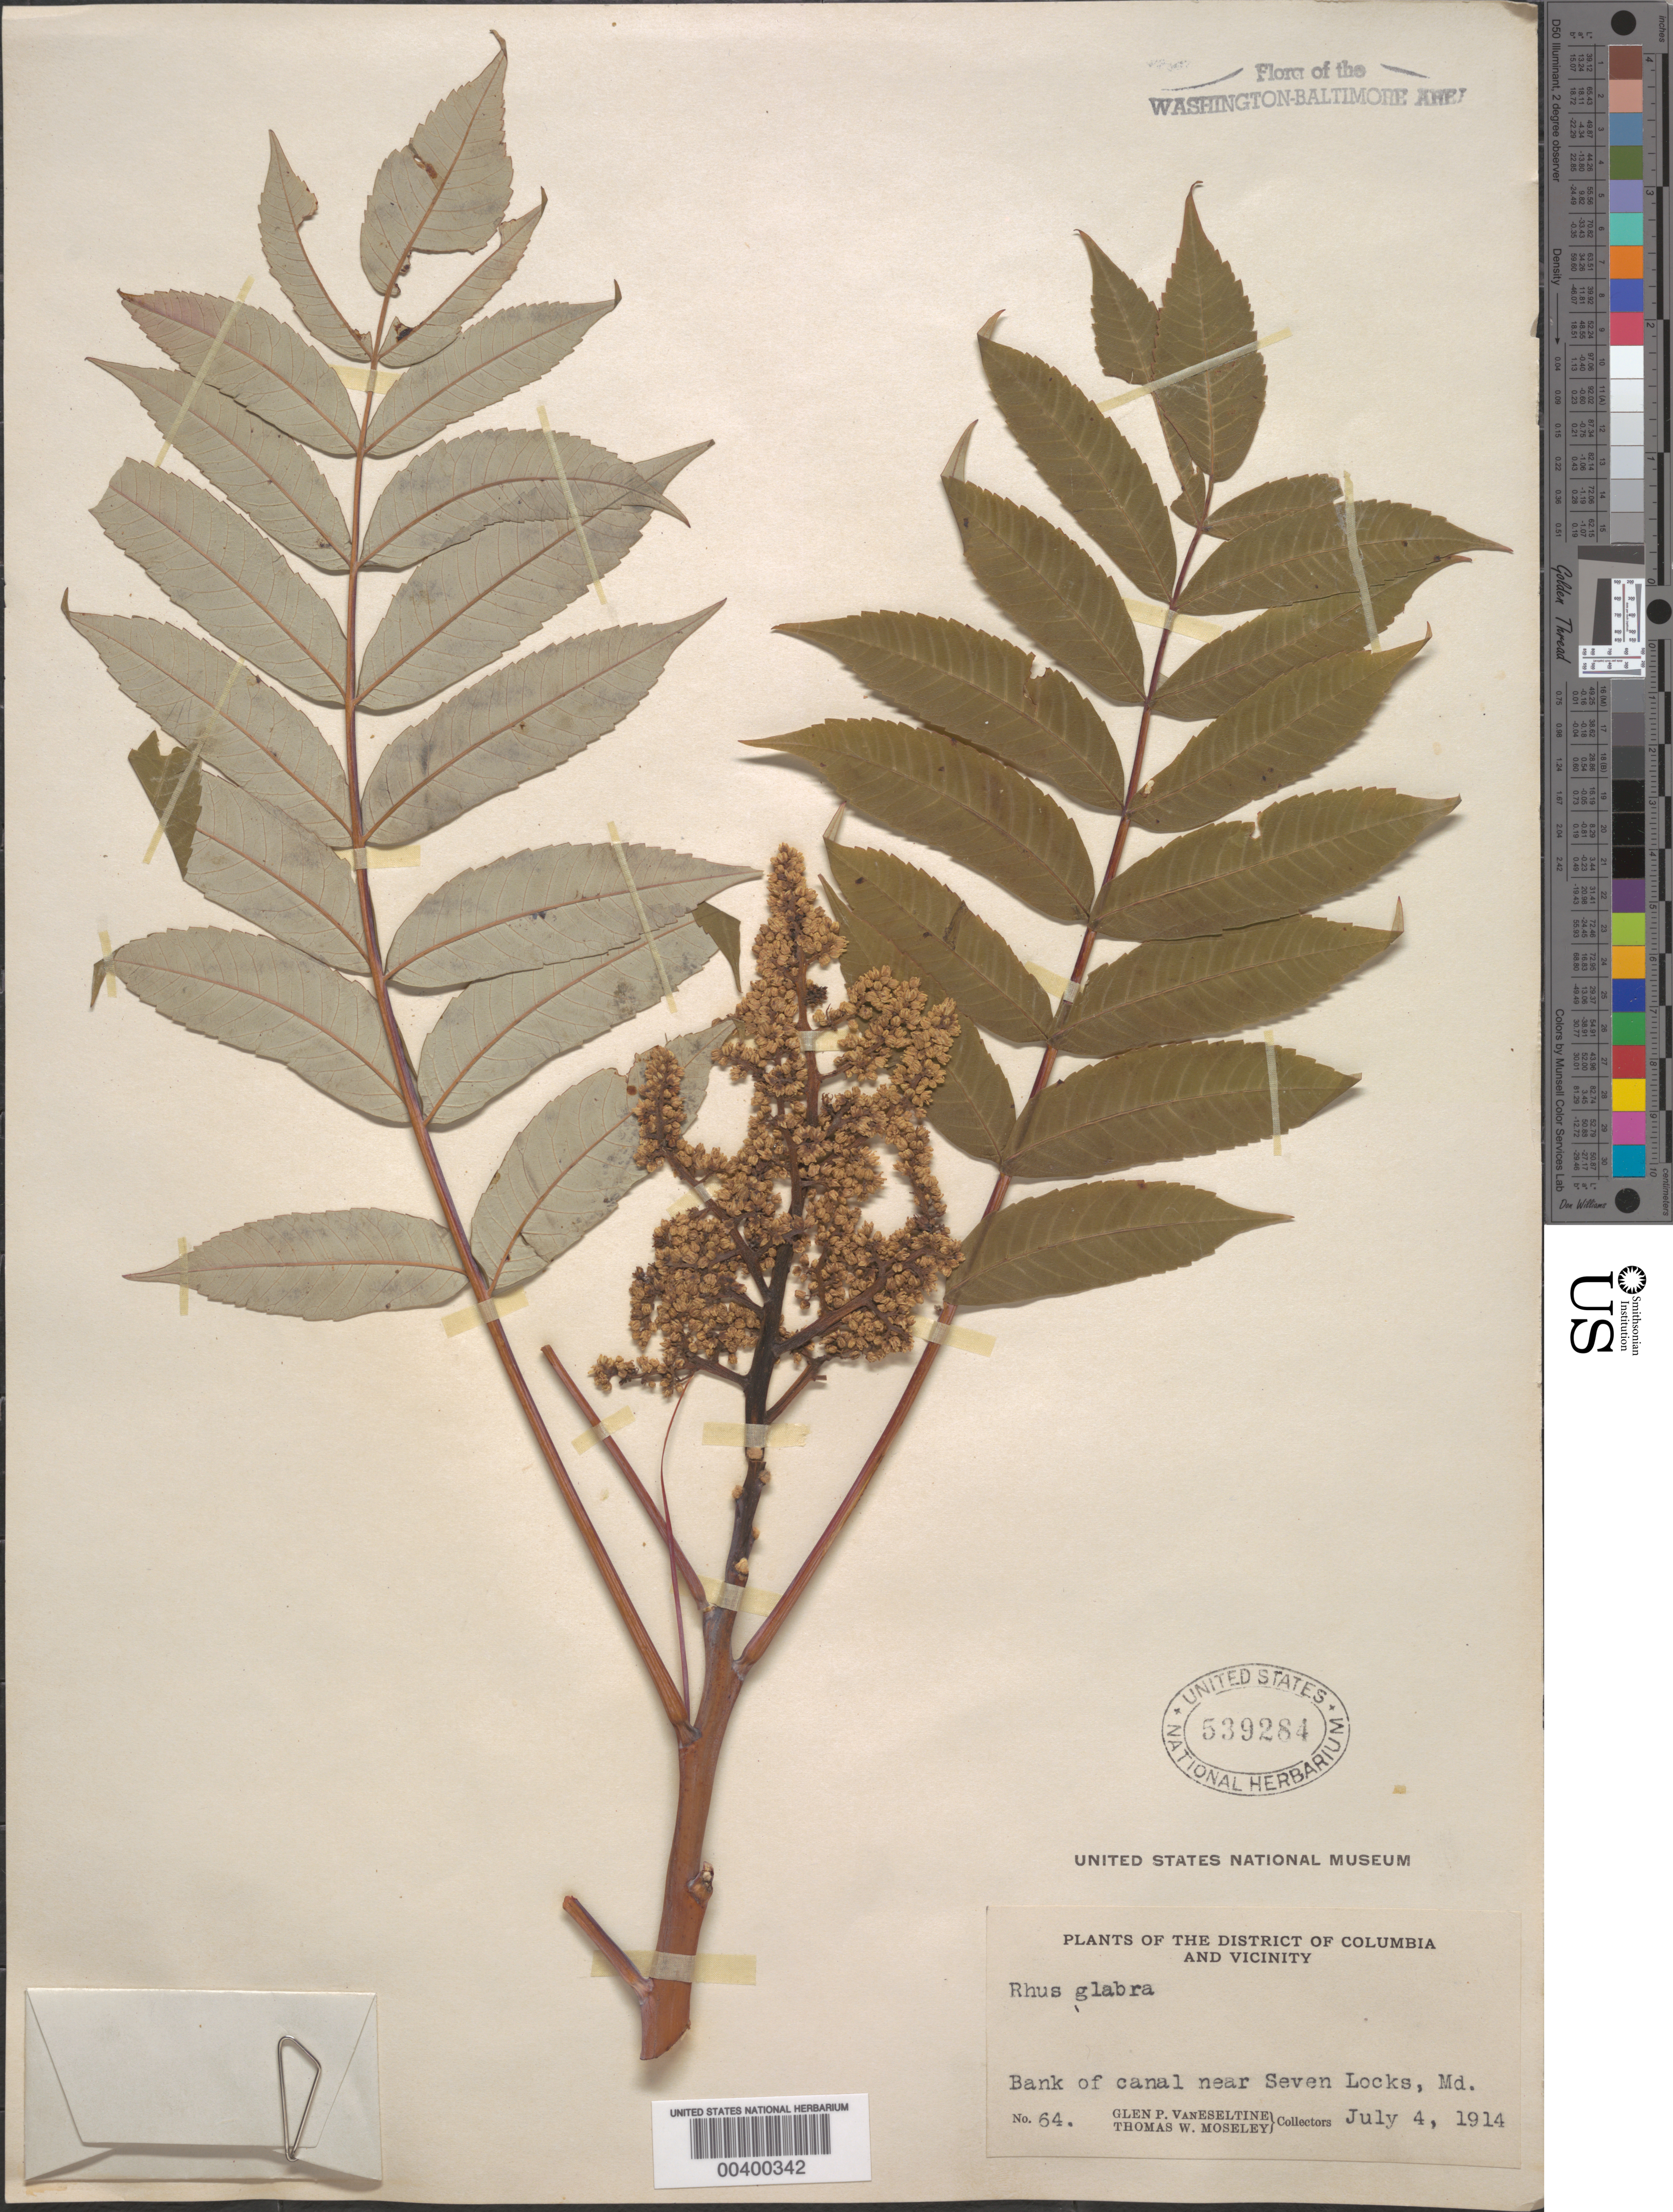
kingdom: Plantae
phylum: Tracheophyta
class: Magnoliopsida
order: Sapindales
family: Anacardiaceae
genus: Rhus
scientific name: Rhus glabra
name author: L.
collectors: G. P. Van Eseltine & T. Moseley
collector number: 64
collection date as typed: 04 Jul 1914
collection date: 1914-07-04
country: United States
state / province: Maryland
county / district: Montgomery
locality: C. & O. Canal near Seven Locks C. & O. Canal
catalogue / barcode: US 539284